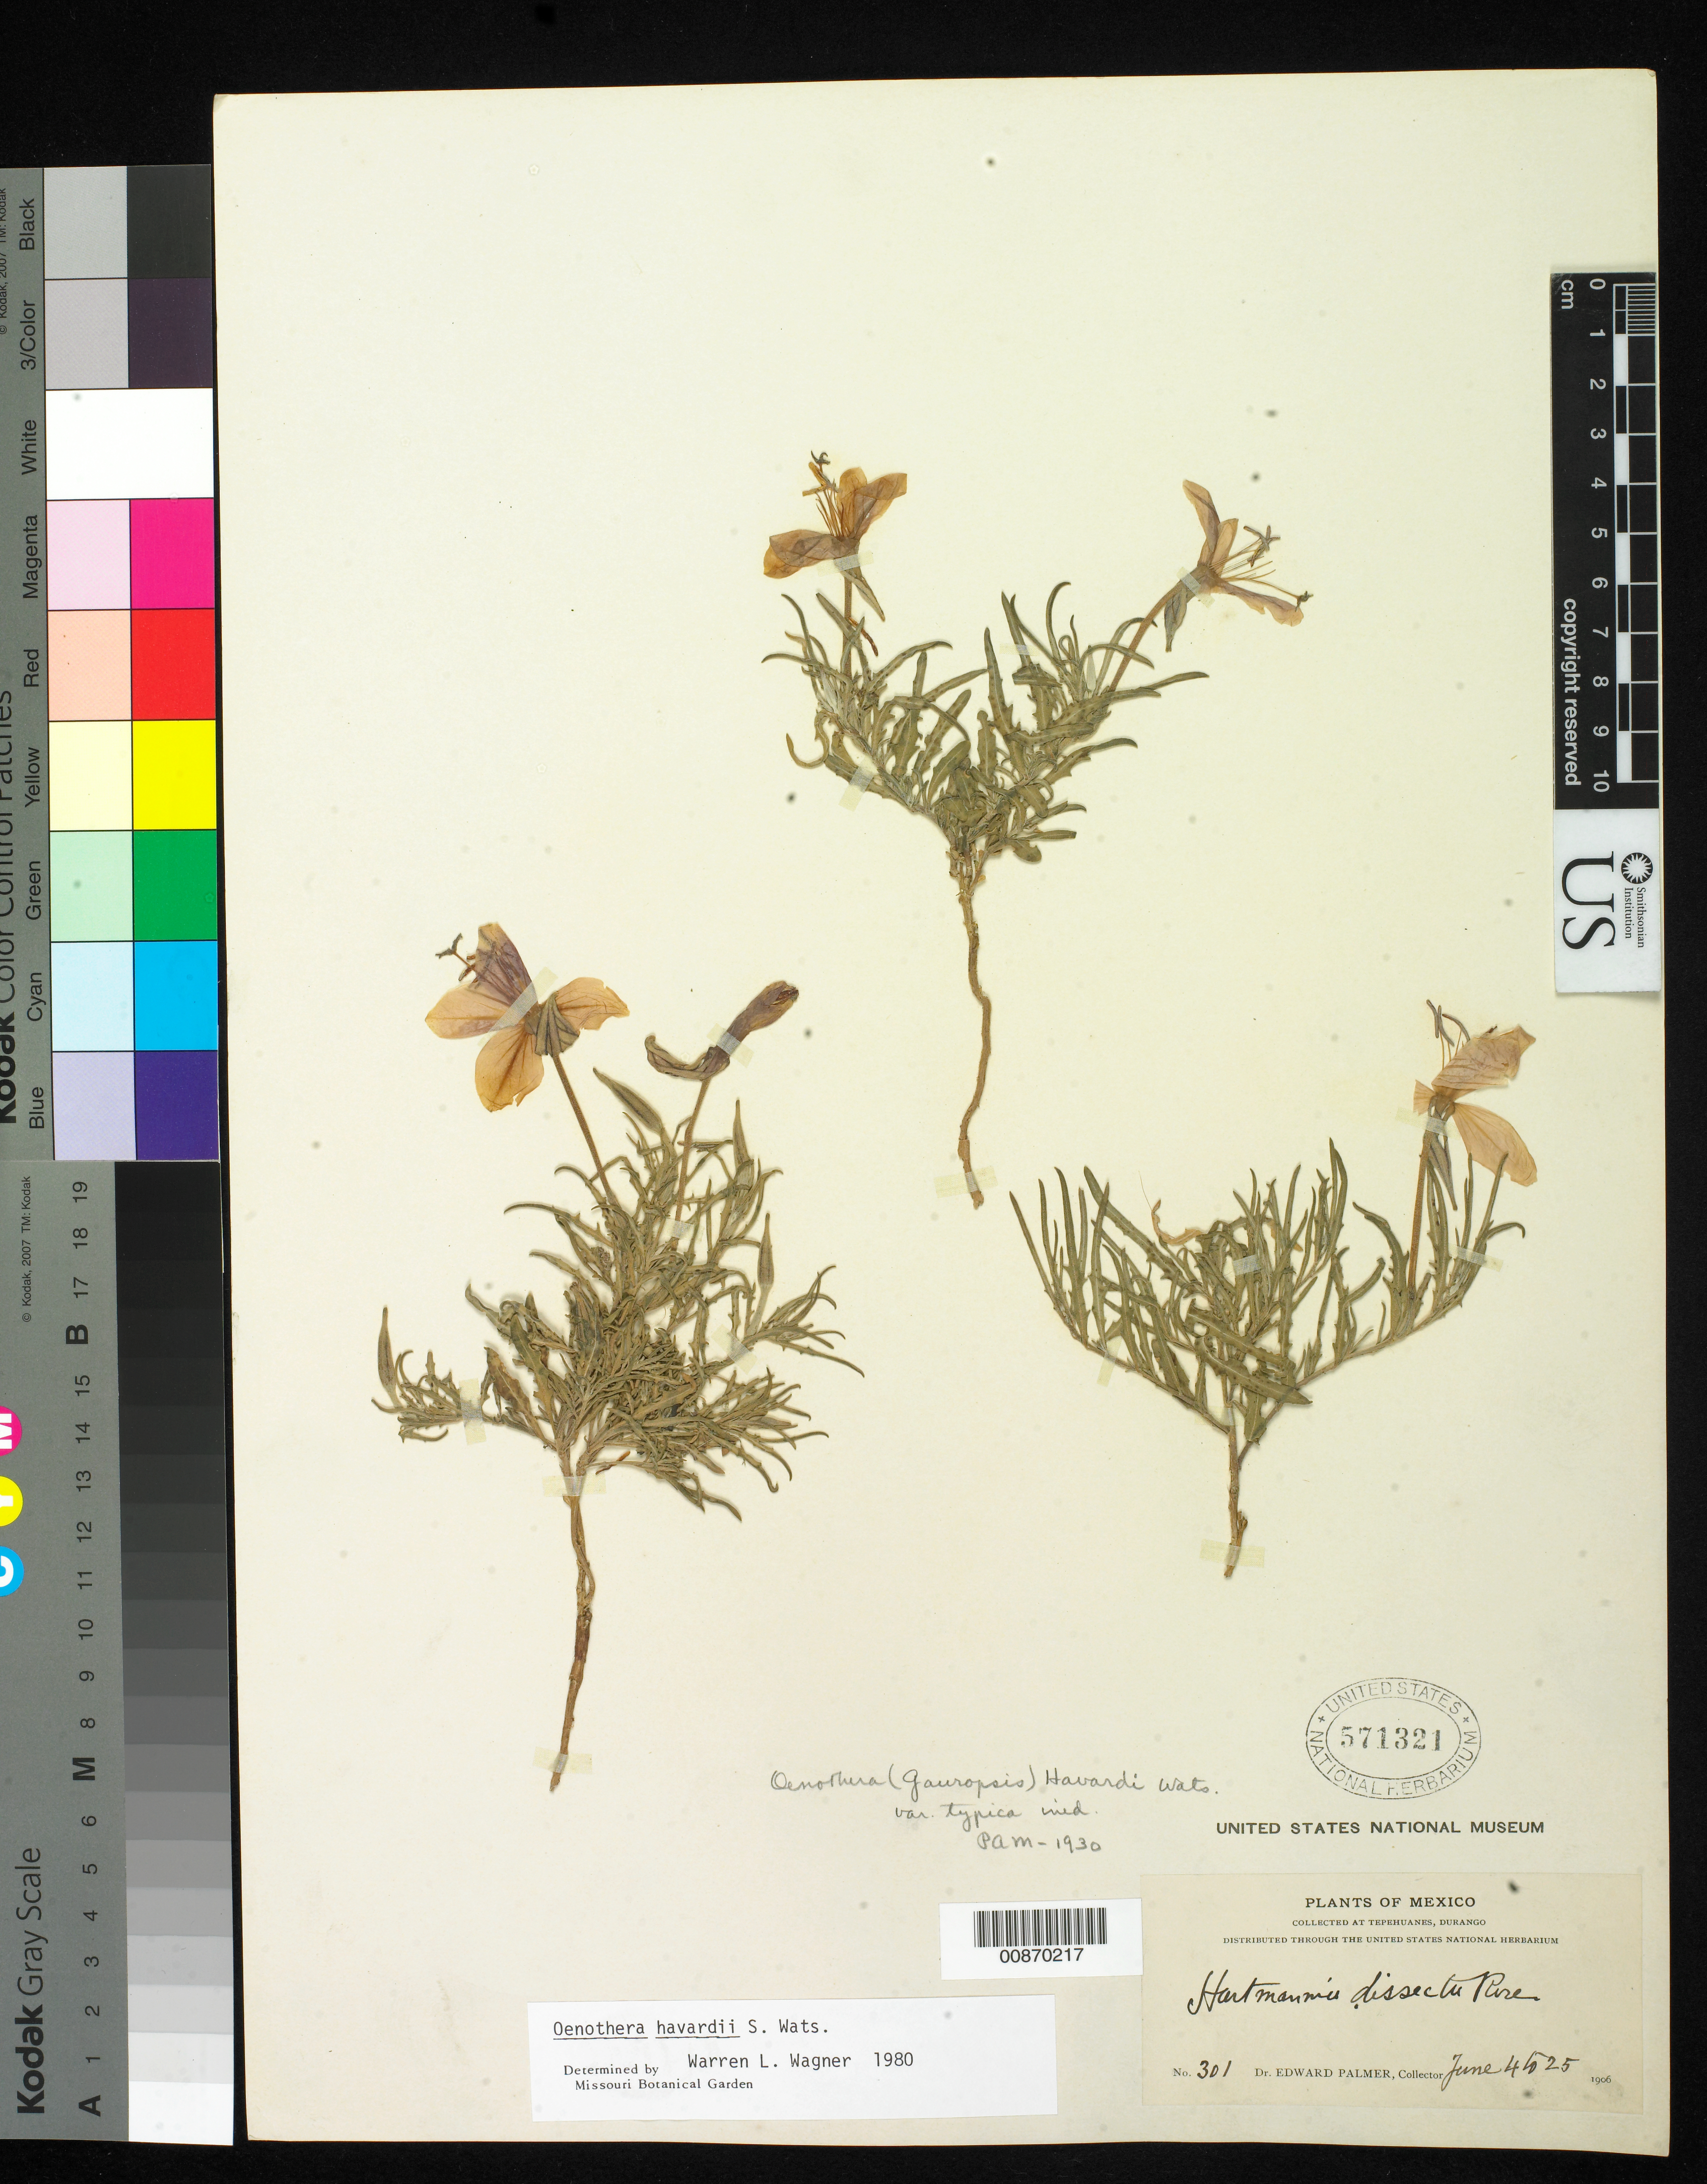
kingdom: Plantae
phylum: Tracheophyta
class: Magnoliopsida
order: Myrtales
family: Onagraceae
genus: Oenothera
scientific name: Oenothera havardii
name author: S. Watson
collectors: E. Palmer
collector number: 301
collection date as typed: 04 Jun 1906 to 25 Jun 1906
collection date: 1906-06-04/1906-06-25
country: Mexico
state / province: Durango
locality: Tepehuanes, Durango.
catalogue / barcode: US 571321